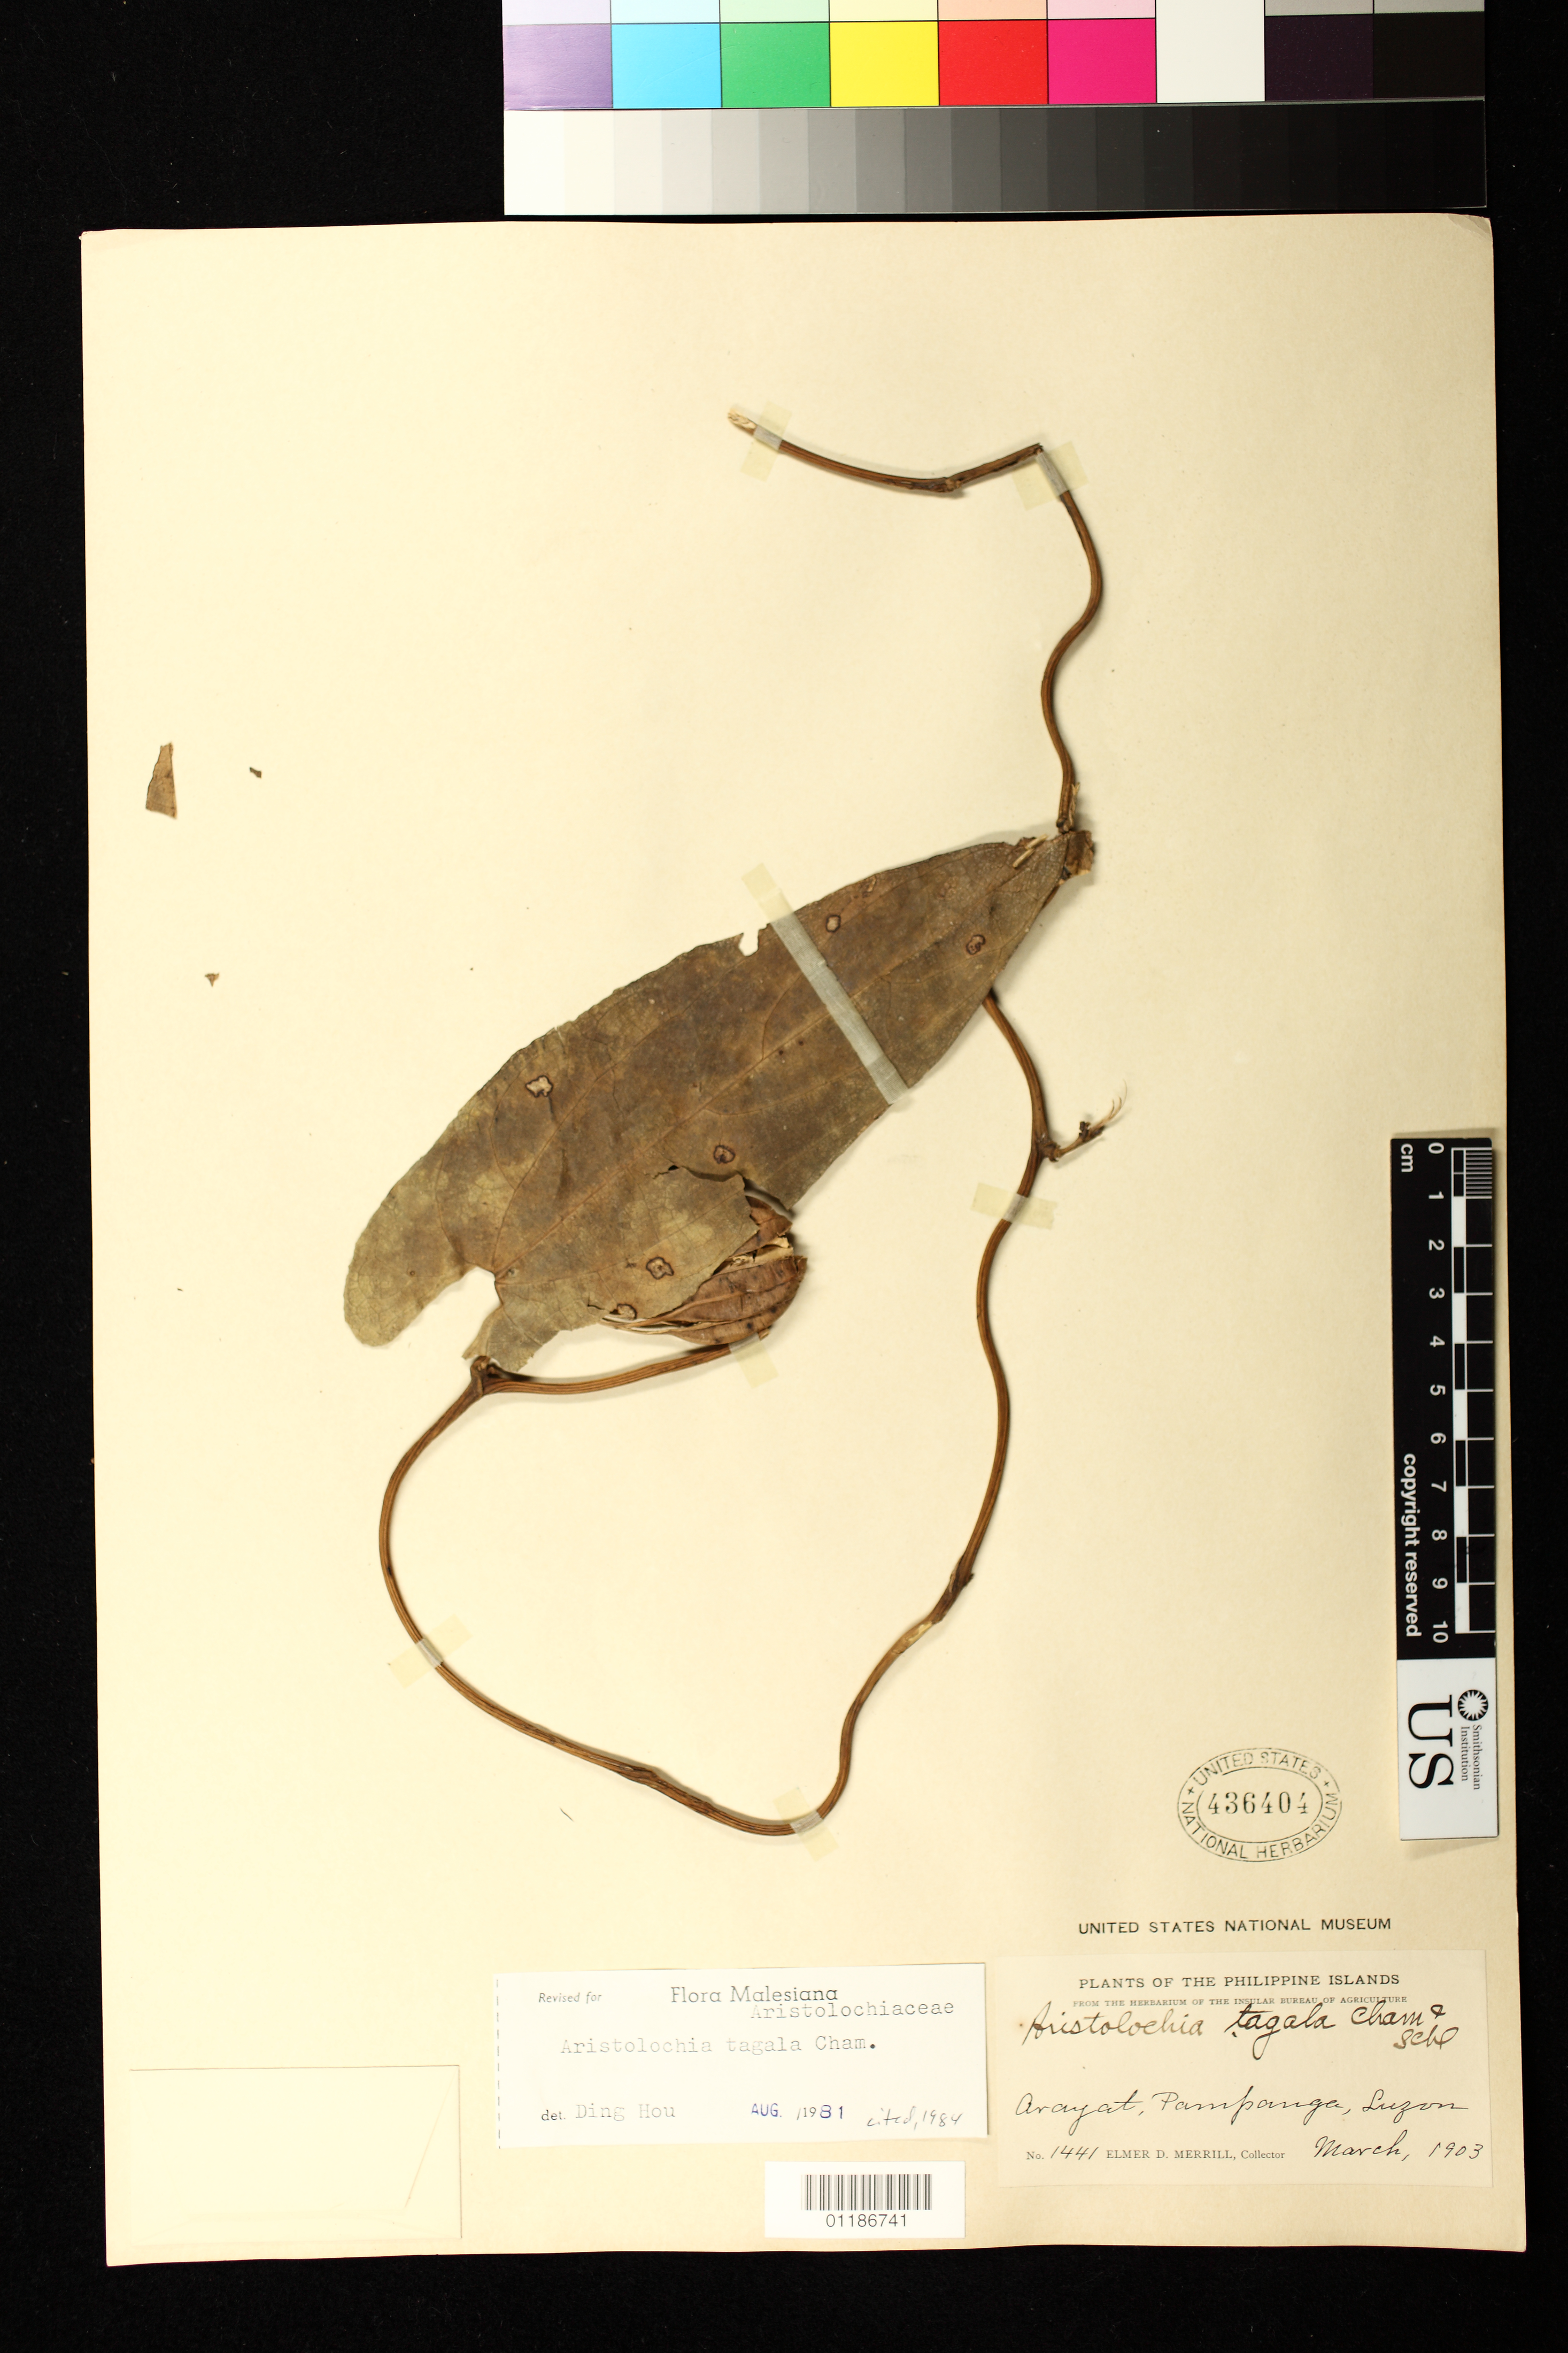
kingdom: Plantae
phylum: Tracheophyta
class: Magnoliopsida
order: Piperales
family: Aristolochiaceae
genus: Aristolochia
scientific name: Aristolochia tagala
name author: Cham.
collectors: E. D. Merrill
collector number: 1441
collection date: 1903-03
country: Philippines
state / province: Central Luzon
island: Luzon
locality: Arayat, Pampanga Province, Luzon Island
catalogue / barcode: US 436404